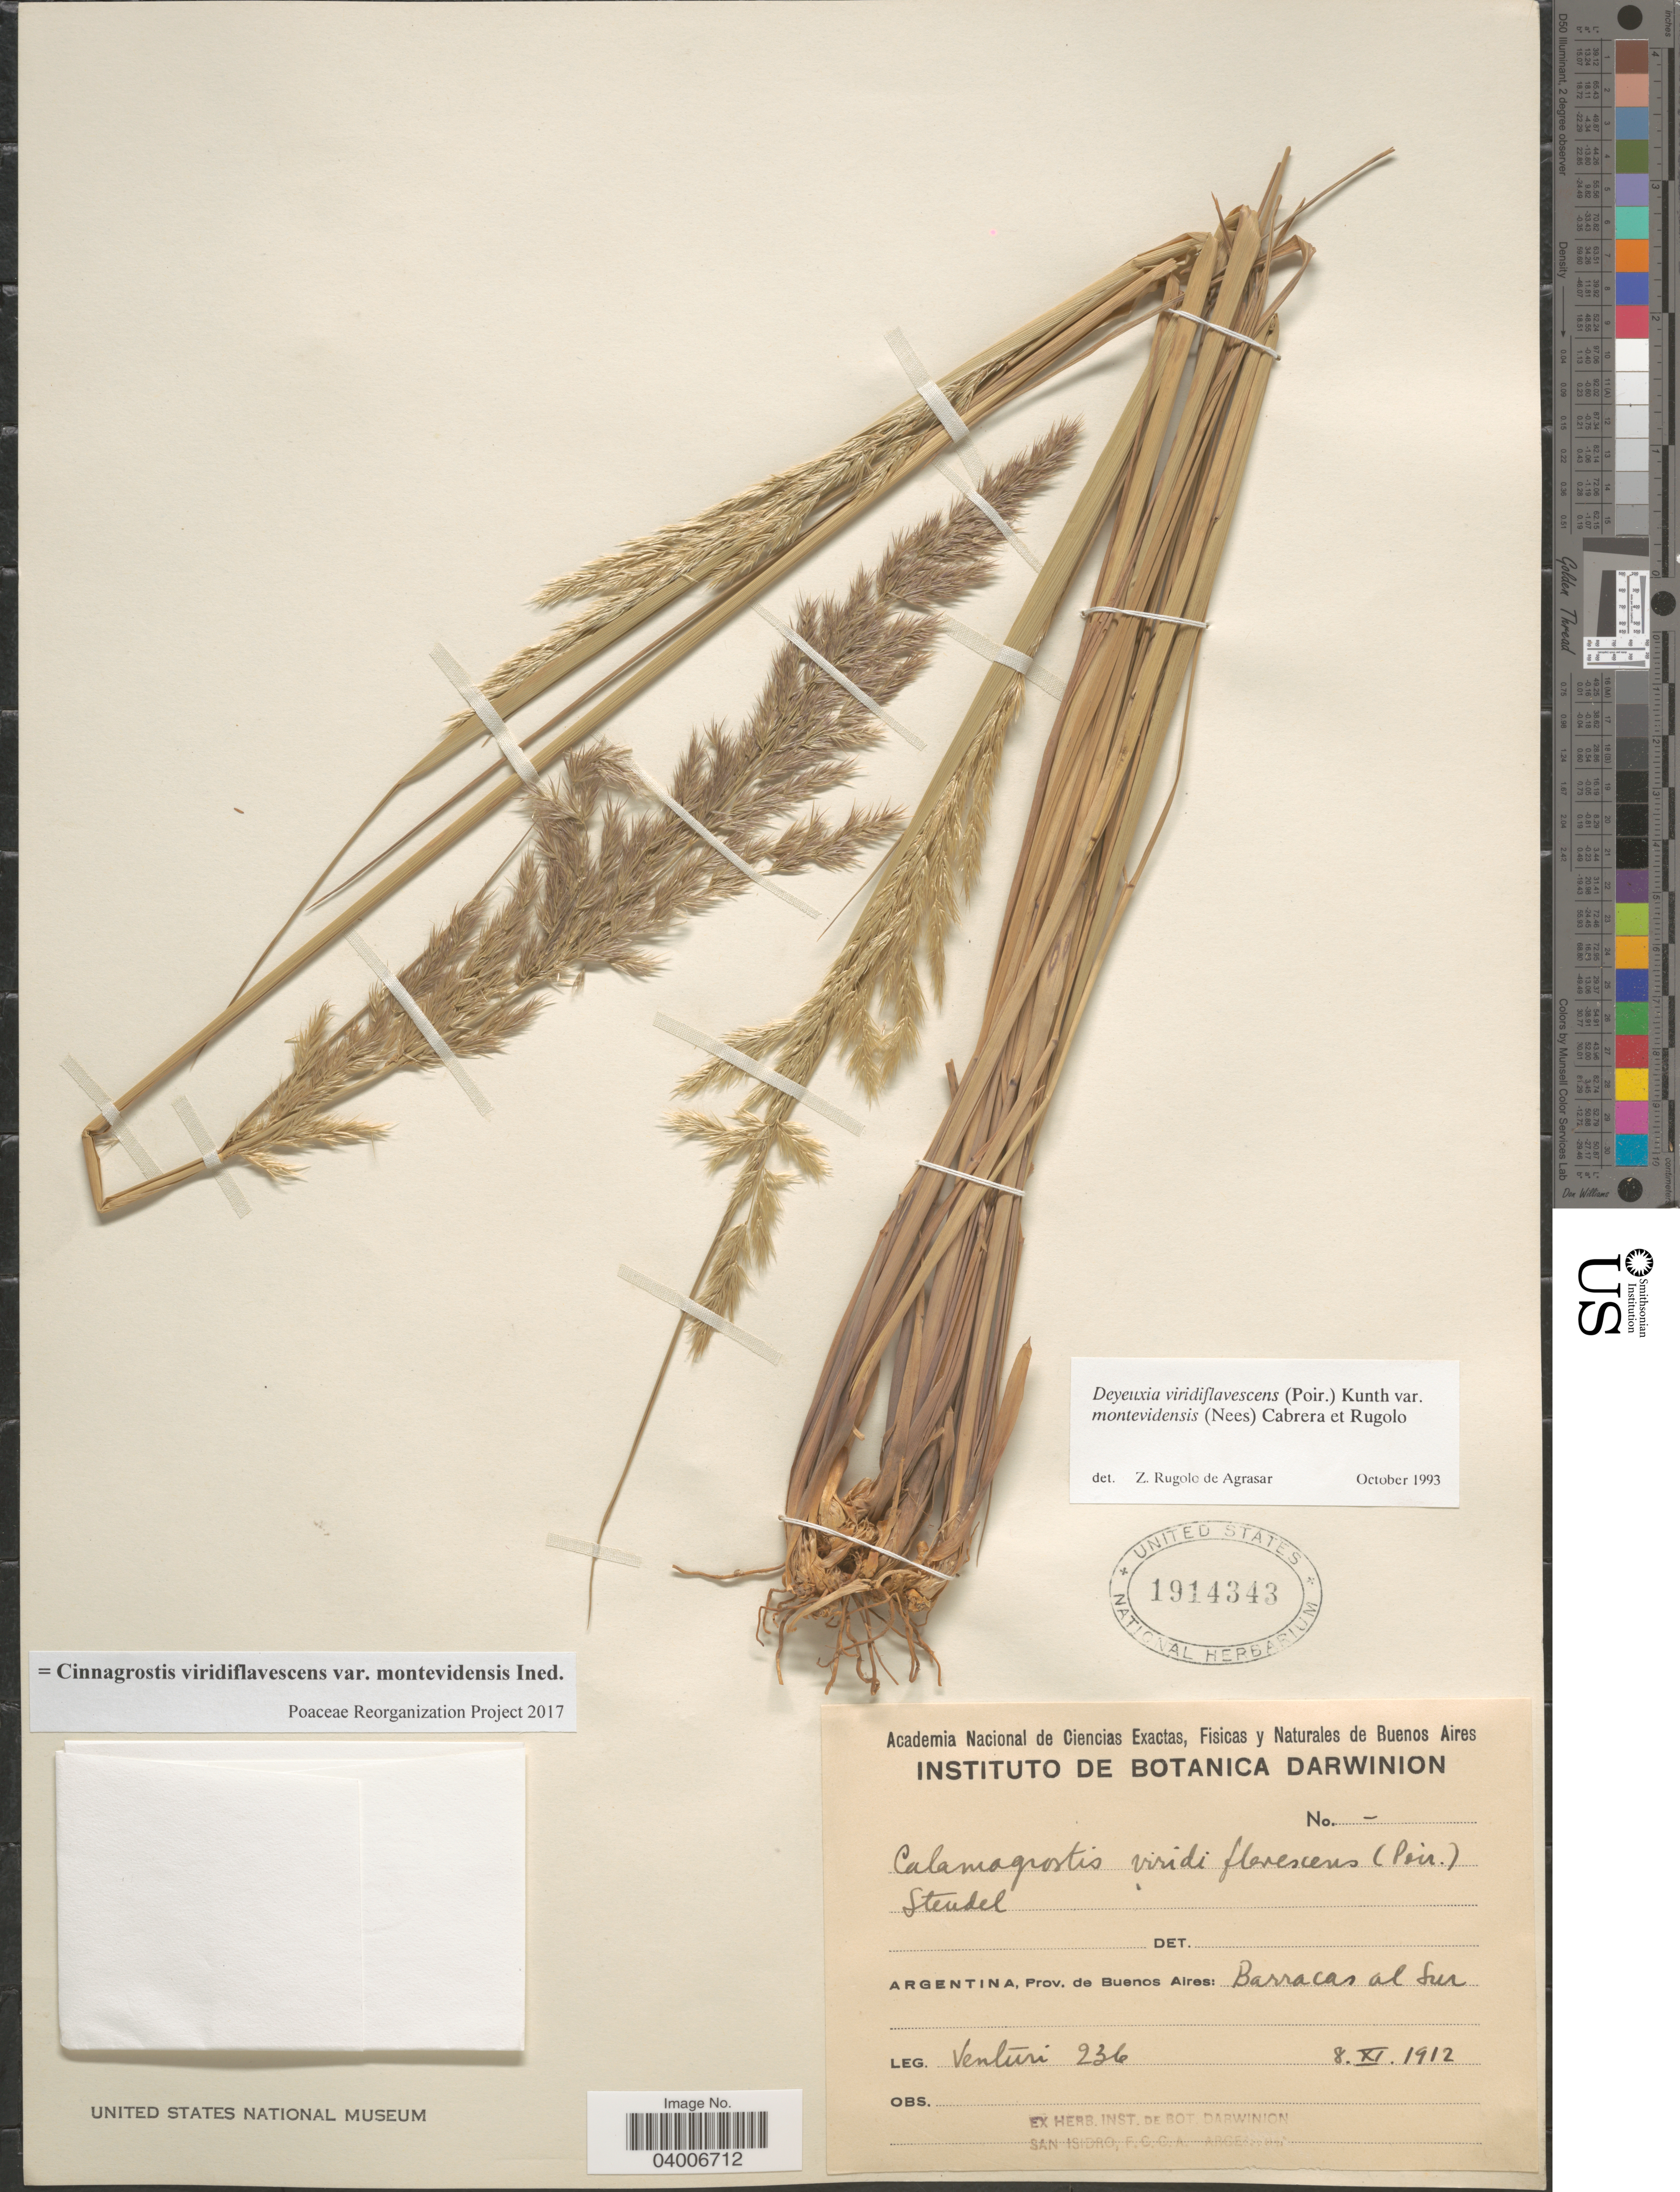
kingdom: Plantae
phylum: Tracheophyta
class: Liliopsida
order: Poales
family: Poaceae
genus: Cinnagrostis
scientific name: Cinnagrostis viridiflavescens var. montevidensis ined.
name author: (Nees) P.M. Peterson et al.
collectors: Venturi, --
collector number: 236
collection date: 1912-11-08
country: Argentina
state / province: Buenos Aires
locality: Barracas al Sur.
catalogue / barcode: US 1914343